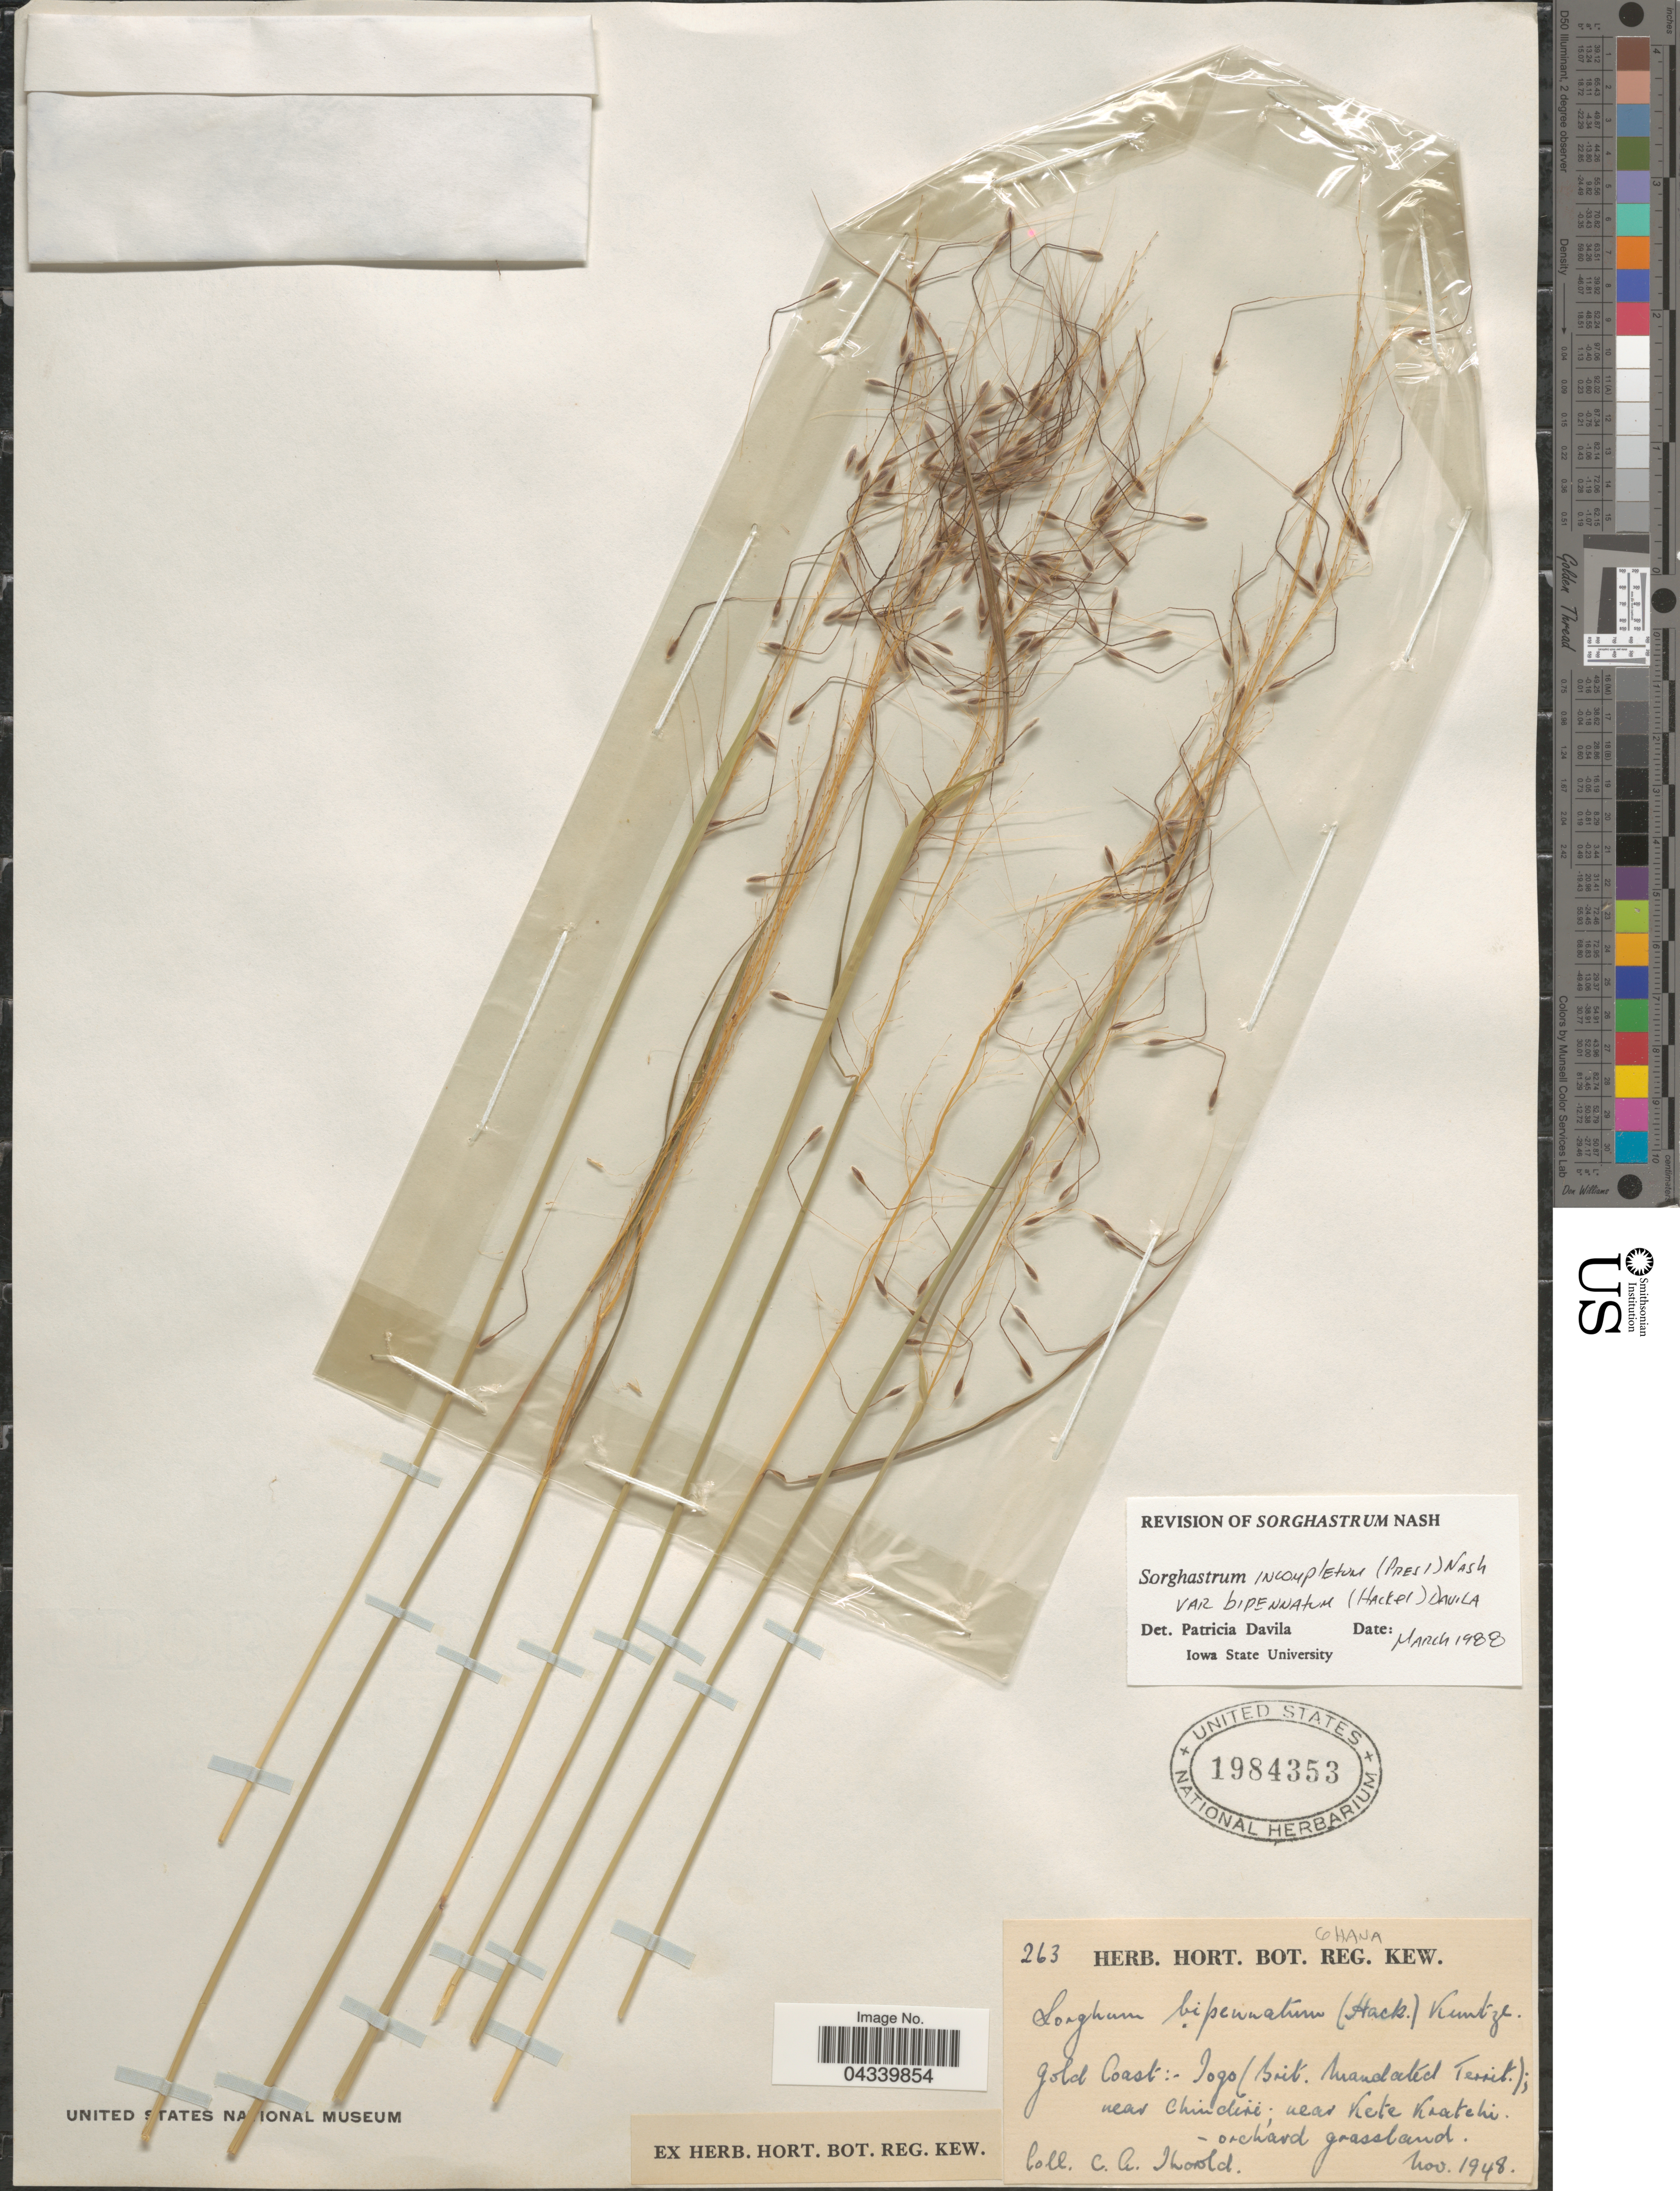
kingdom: Plantae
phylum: Tracheophyta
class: Liliopsida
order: Poales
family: Poaceae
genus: Sorghastrum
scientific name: Sorghastrum bipennatum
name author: (Hack.) Pilg.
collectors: C. Thorold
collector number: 263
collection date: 1948-11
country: Ghana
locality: Gold Coast: Togo (Brit. mandated Territ.); near Chindiri, near Kete Kratchi.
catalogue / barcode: US 1984353